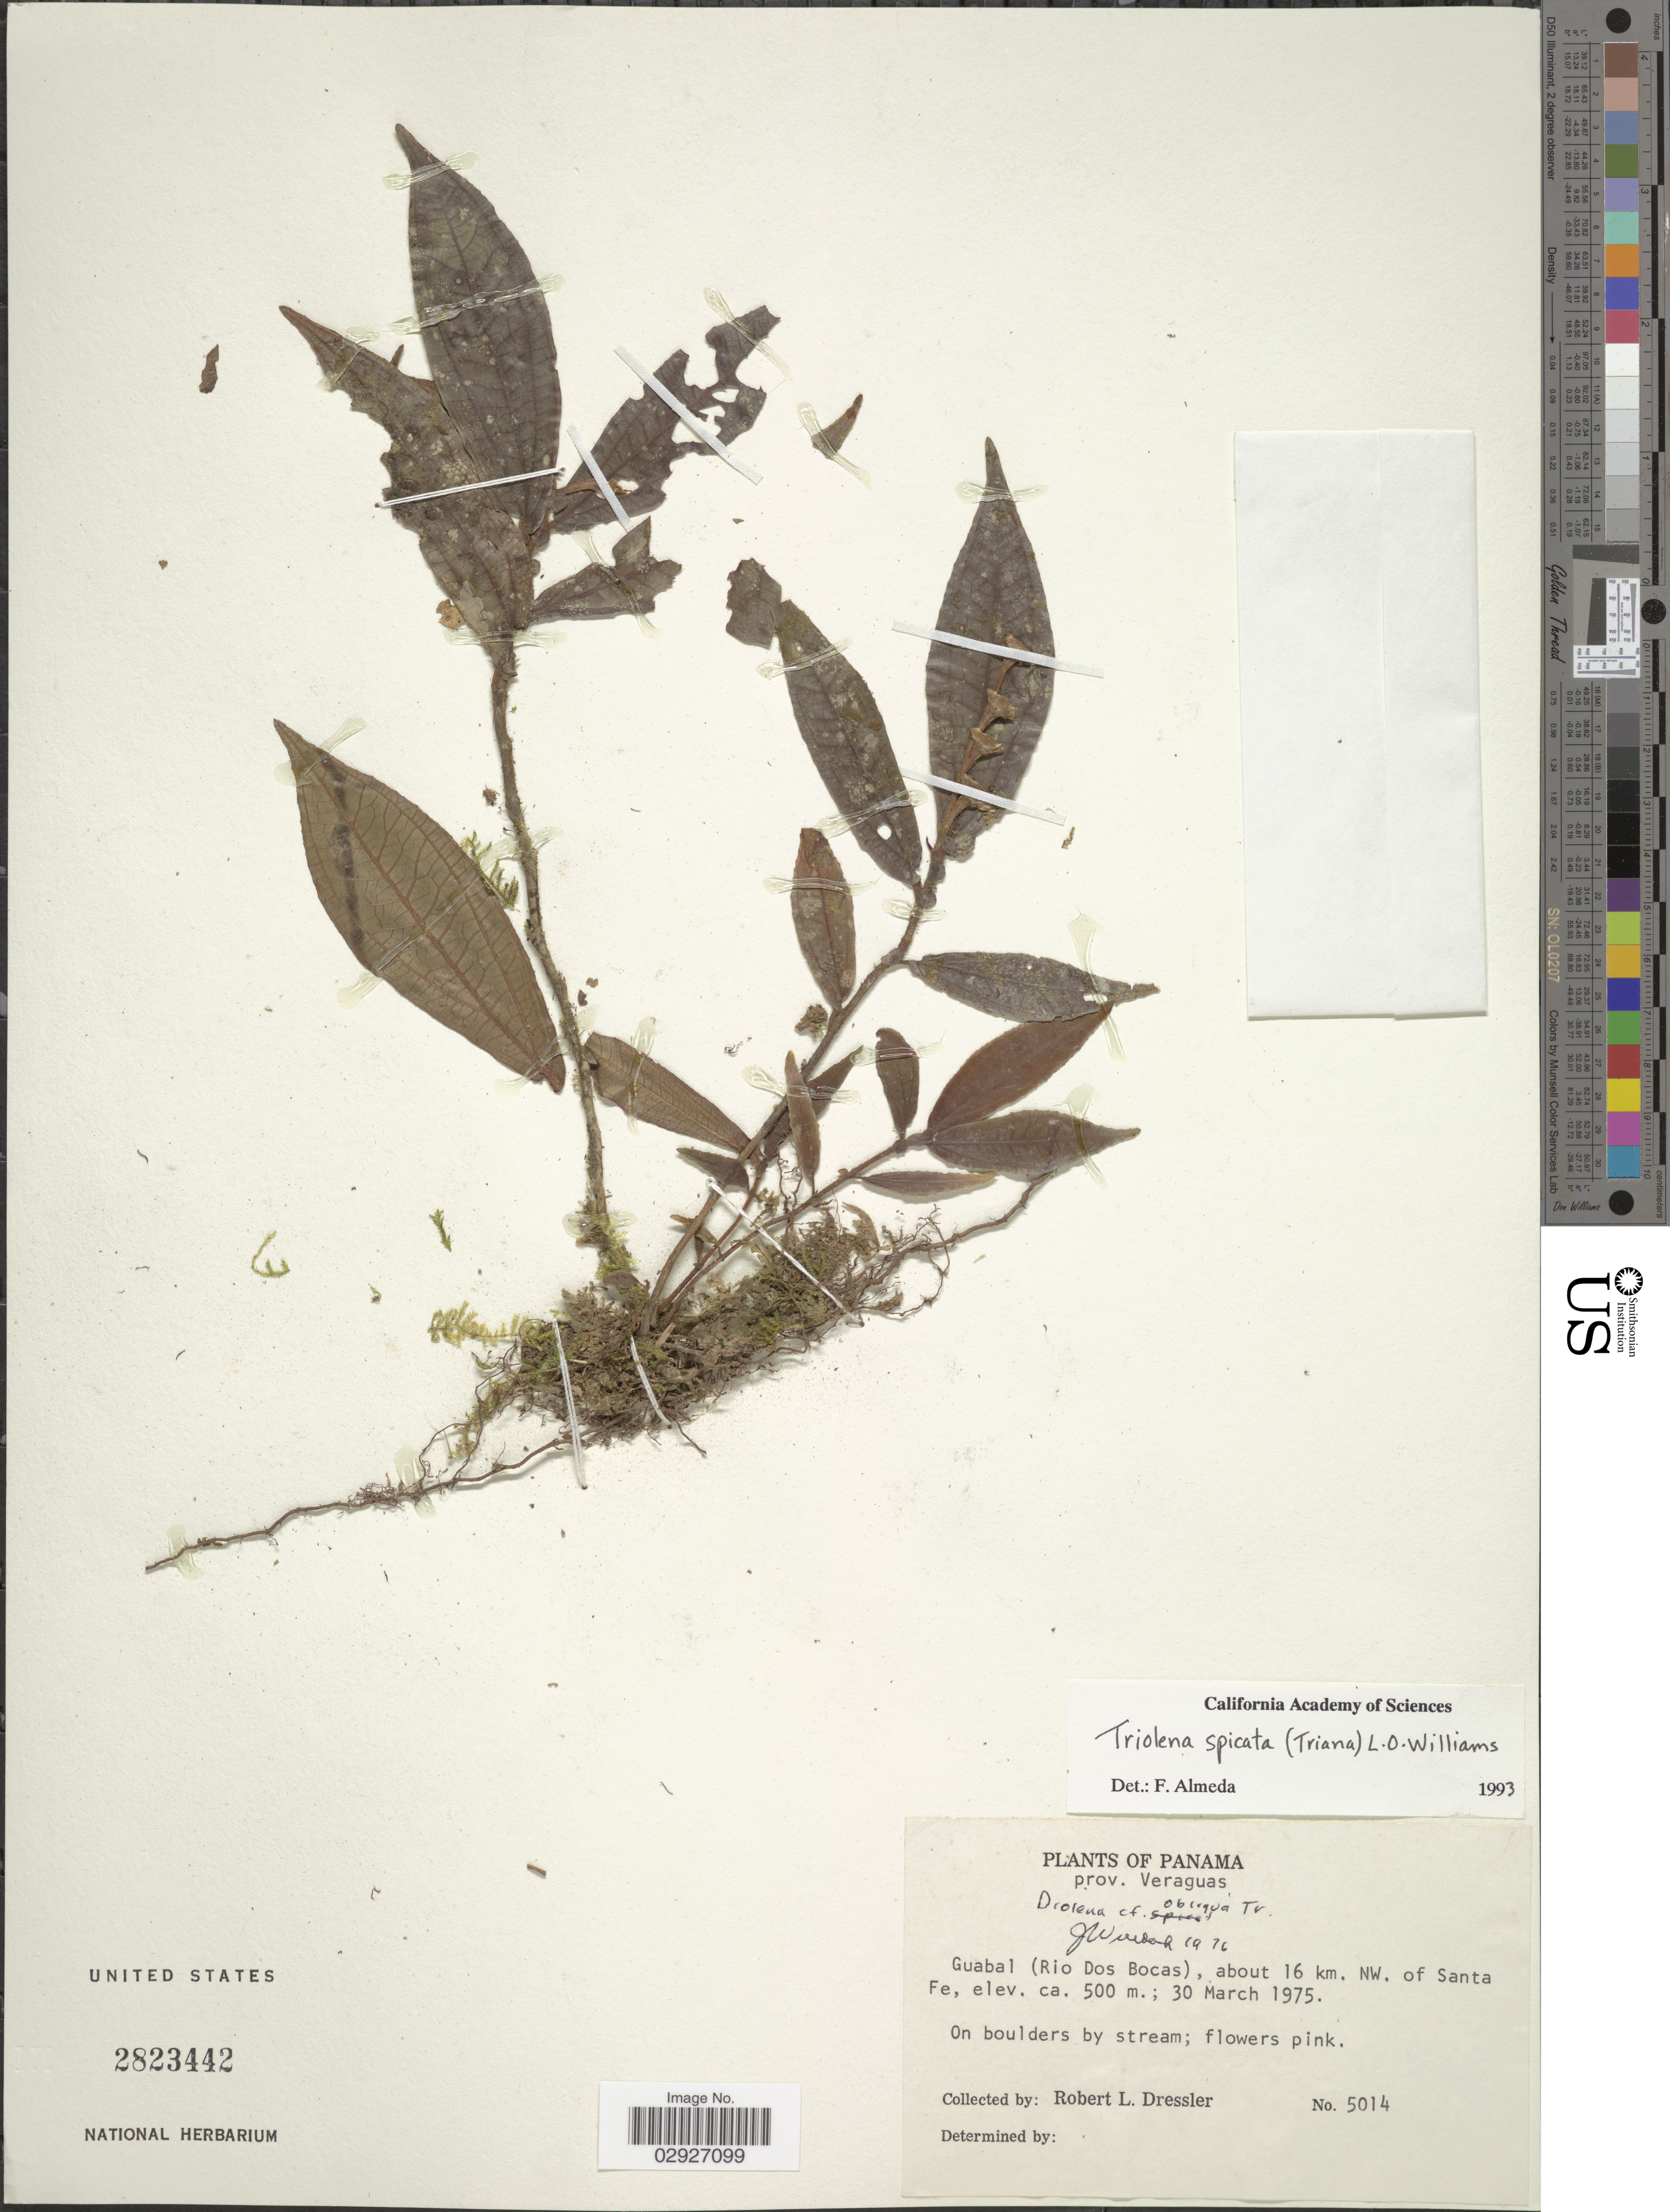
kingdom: Plantae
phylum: Tracheophyta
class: Magnoliopsida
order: Myrtales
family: Melastomataceae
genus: Triolena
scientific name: Triolena spicata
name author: (Triana) L.O. Williams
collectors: R. Dressler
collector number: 5014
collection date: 1975-03-30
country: Panama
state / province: Veraguas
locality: Guabal (Rio Dos Bocas), about 16 km. NW. of Santa Fe.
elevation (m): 500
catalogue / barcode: US 2823442